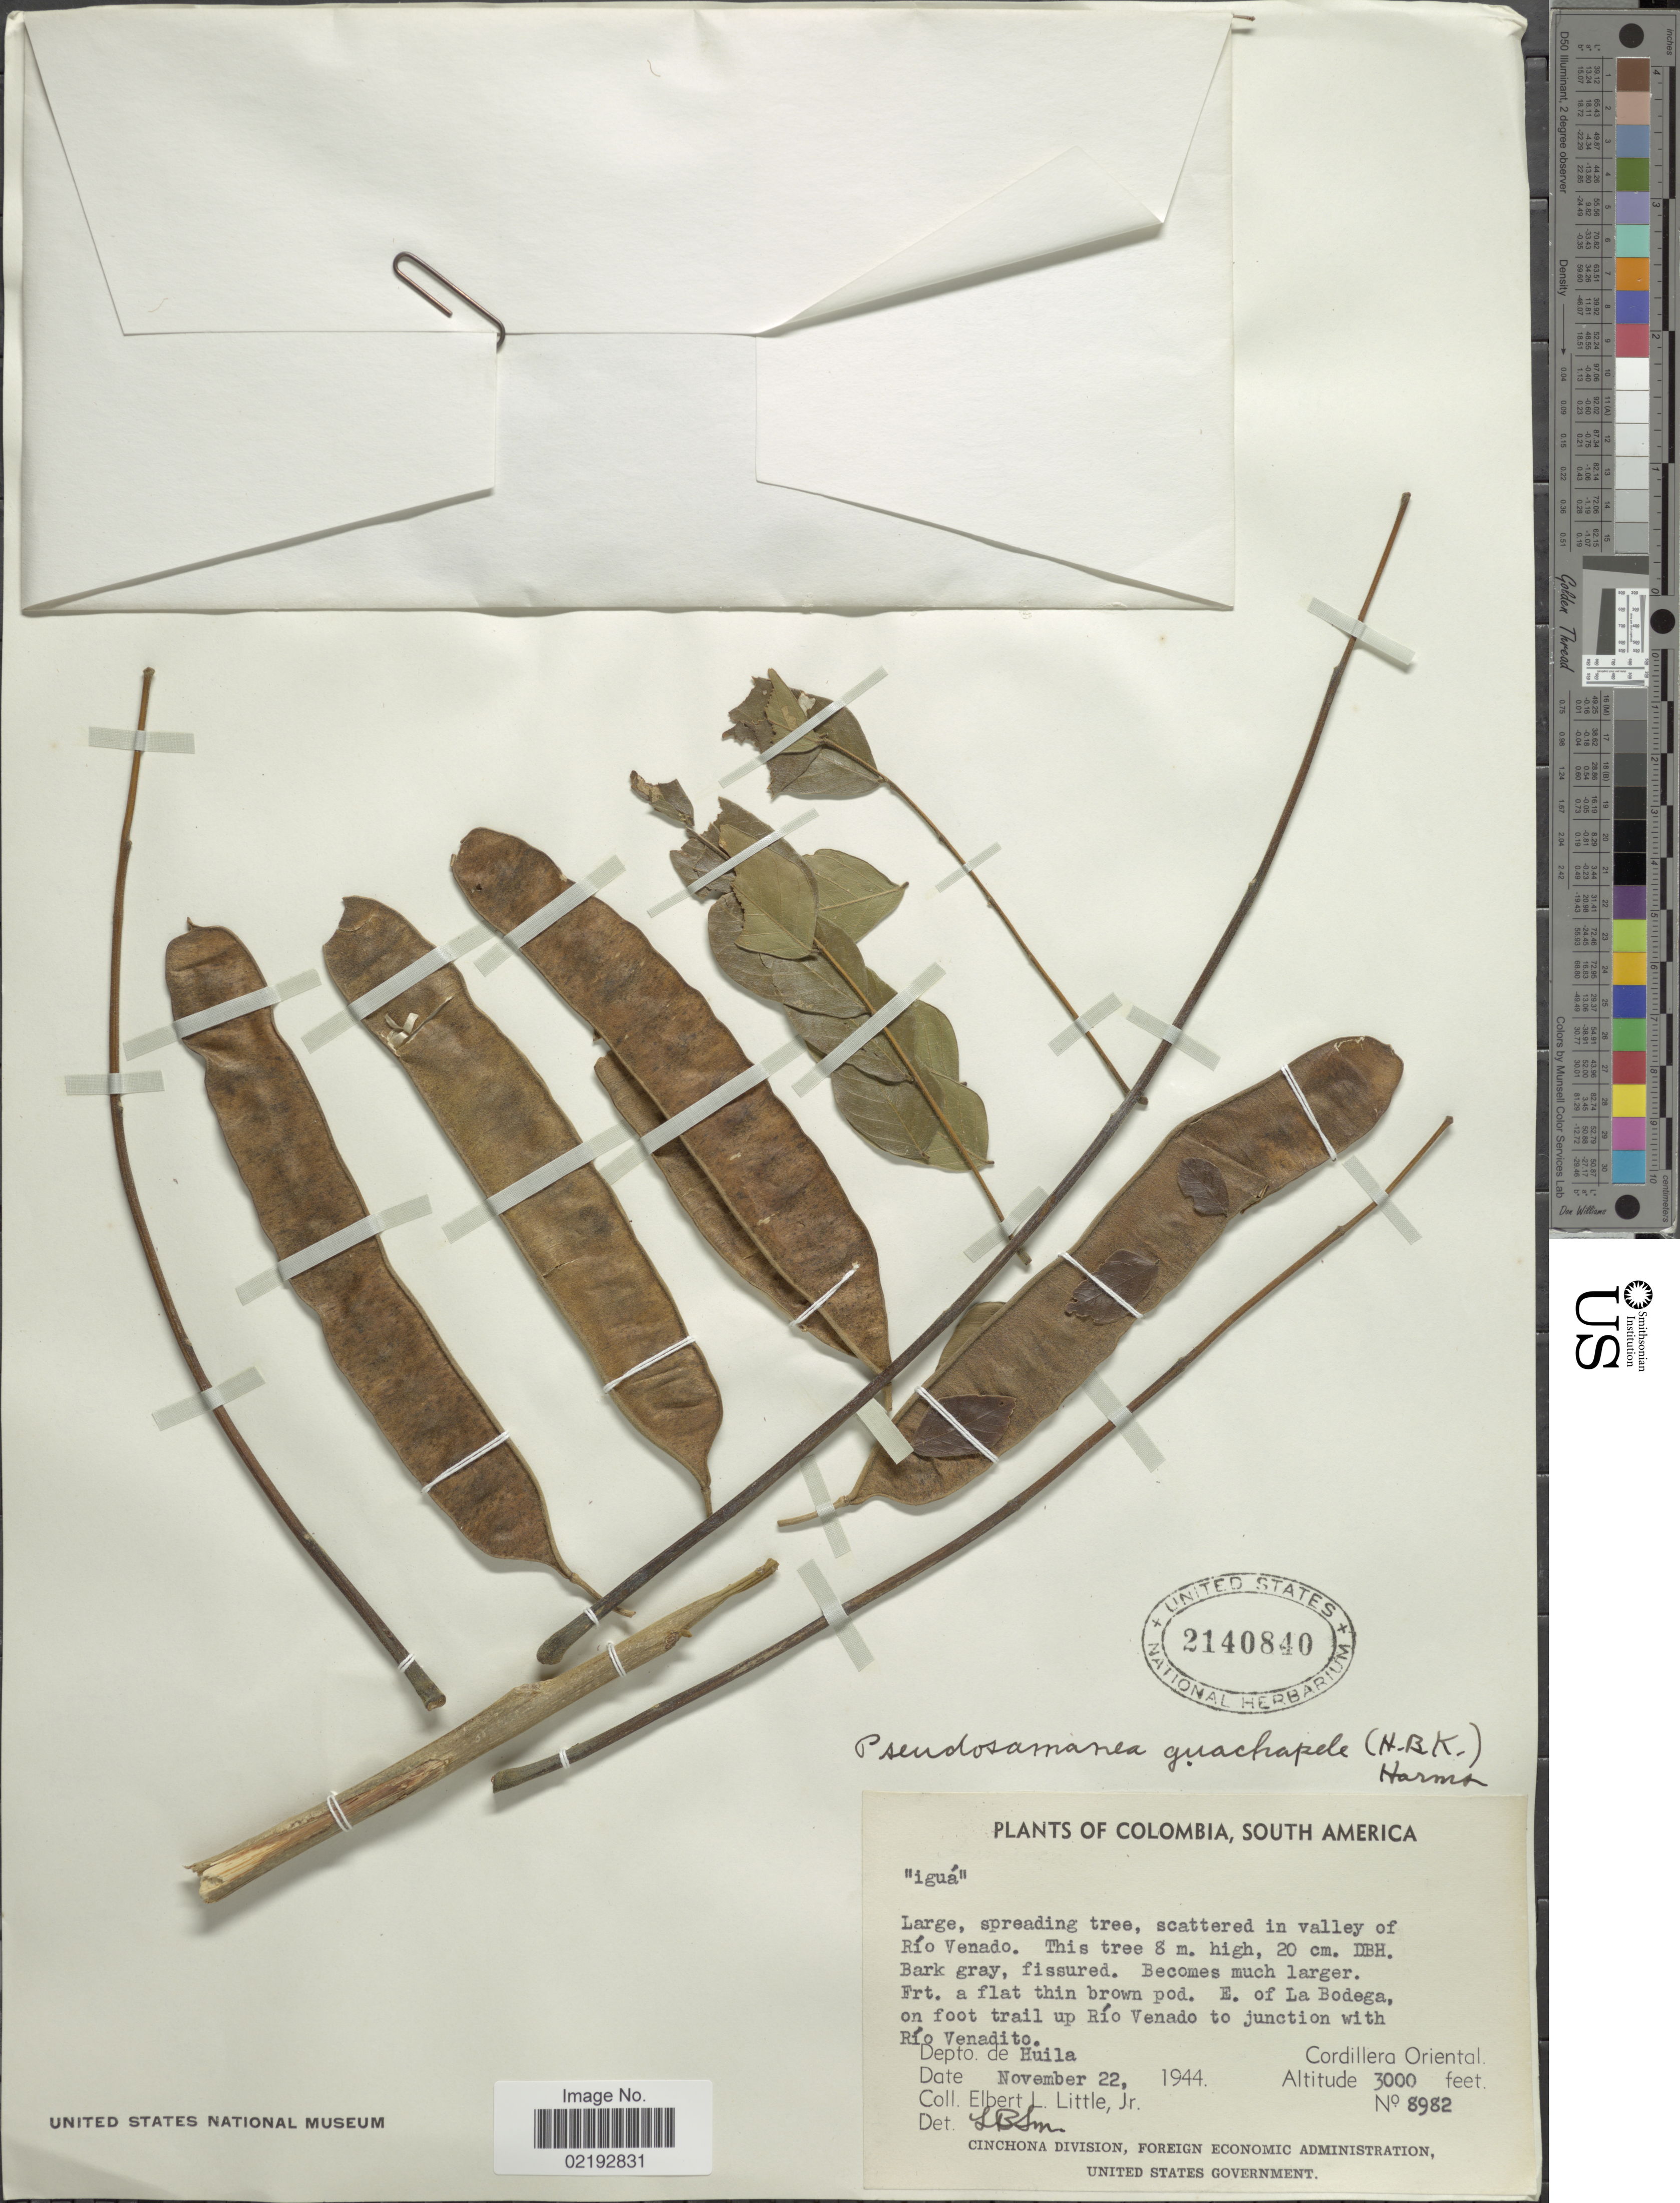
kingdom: Plantae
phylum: Tracheophyta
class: Magnoliopsida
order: Fabales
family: Fabaceae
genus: Pseudosamanea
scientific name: Pseudosamanea guachapele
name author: (Kunth) Harms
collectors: E. L. Little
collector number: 8982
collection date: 1944-11-22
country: Colombia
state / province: Huila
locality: South America, E of La Bodega, on foot trail up Rio Venado to junction with Rio Venadito, Cordillera Oriental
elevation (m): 914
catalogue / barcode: US 2140840